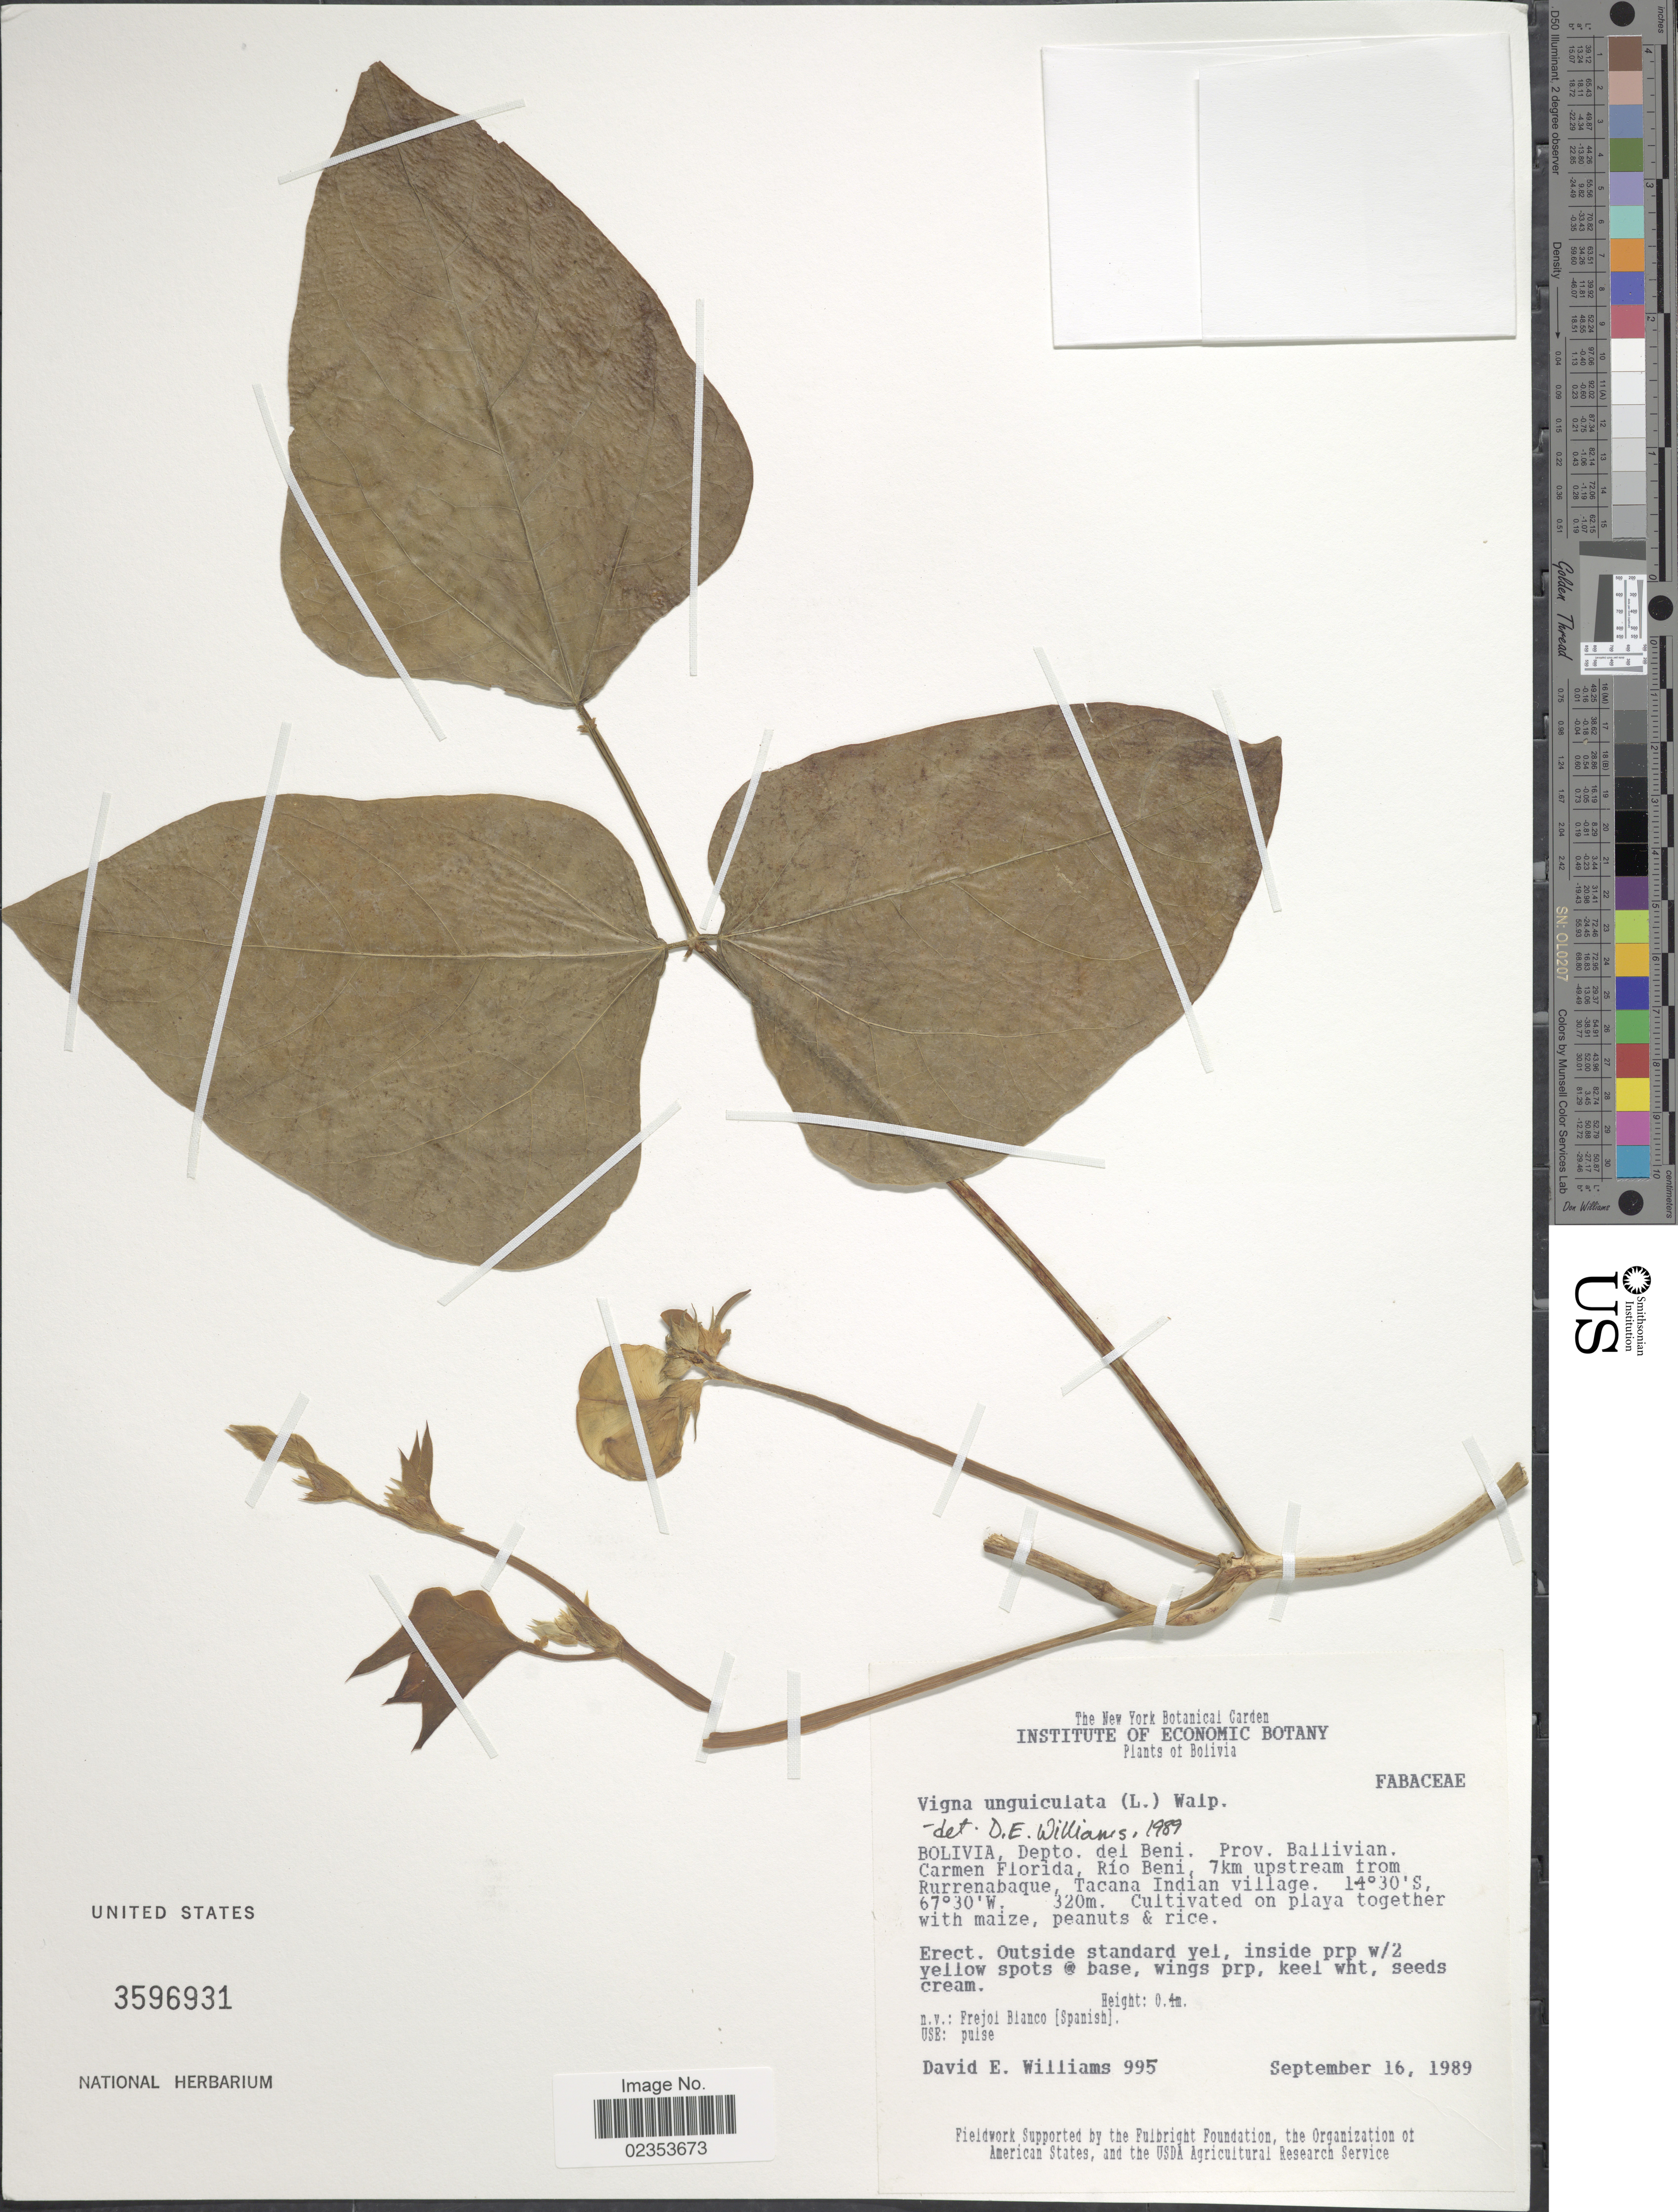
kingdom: Plantae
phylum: Tracheophyta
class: Magnoliopsida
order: Fabales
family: Fabaceae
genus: Vigna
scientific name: Vigna unguiculata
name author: (L.) Walp.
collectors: D. E. Williams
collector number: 995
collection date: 1989-09-16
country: Bolivia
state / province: Beni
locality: Depto. del Beni. Ballivian. Carmen Florida, Rio Beni, 7 km upstream from Rurrenabaque, Tacana Indian Village.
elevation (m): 320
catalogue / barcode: US 3596931